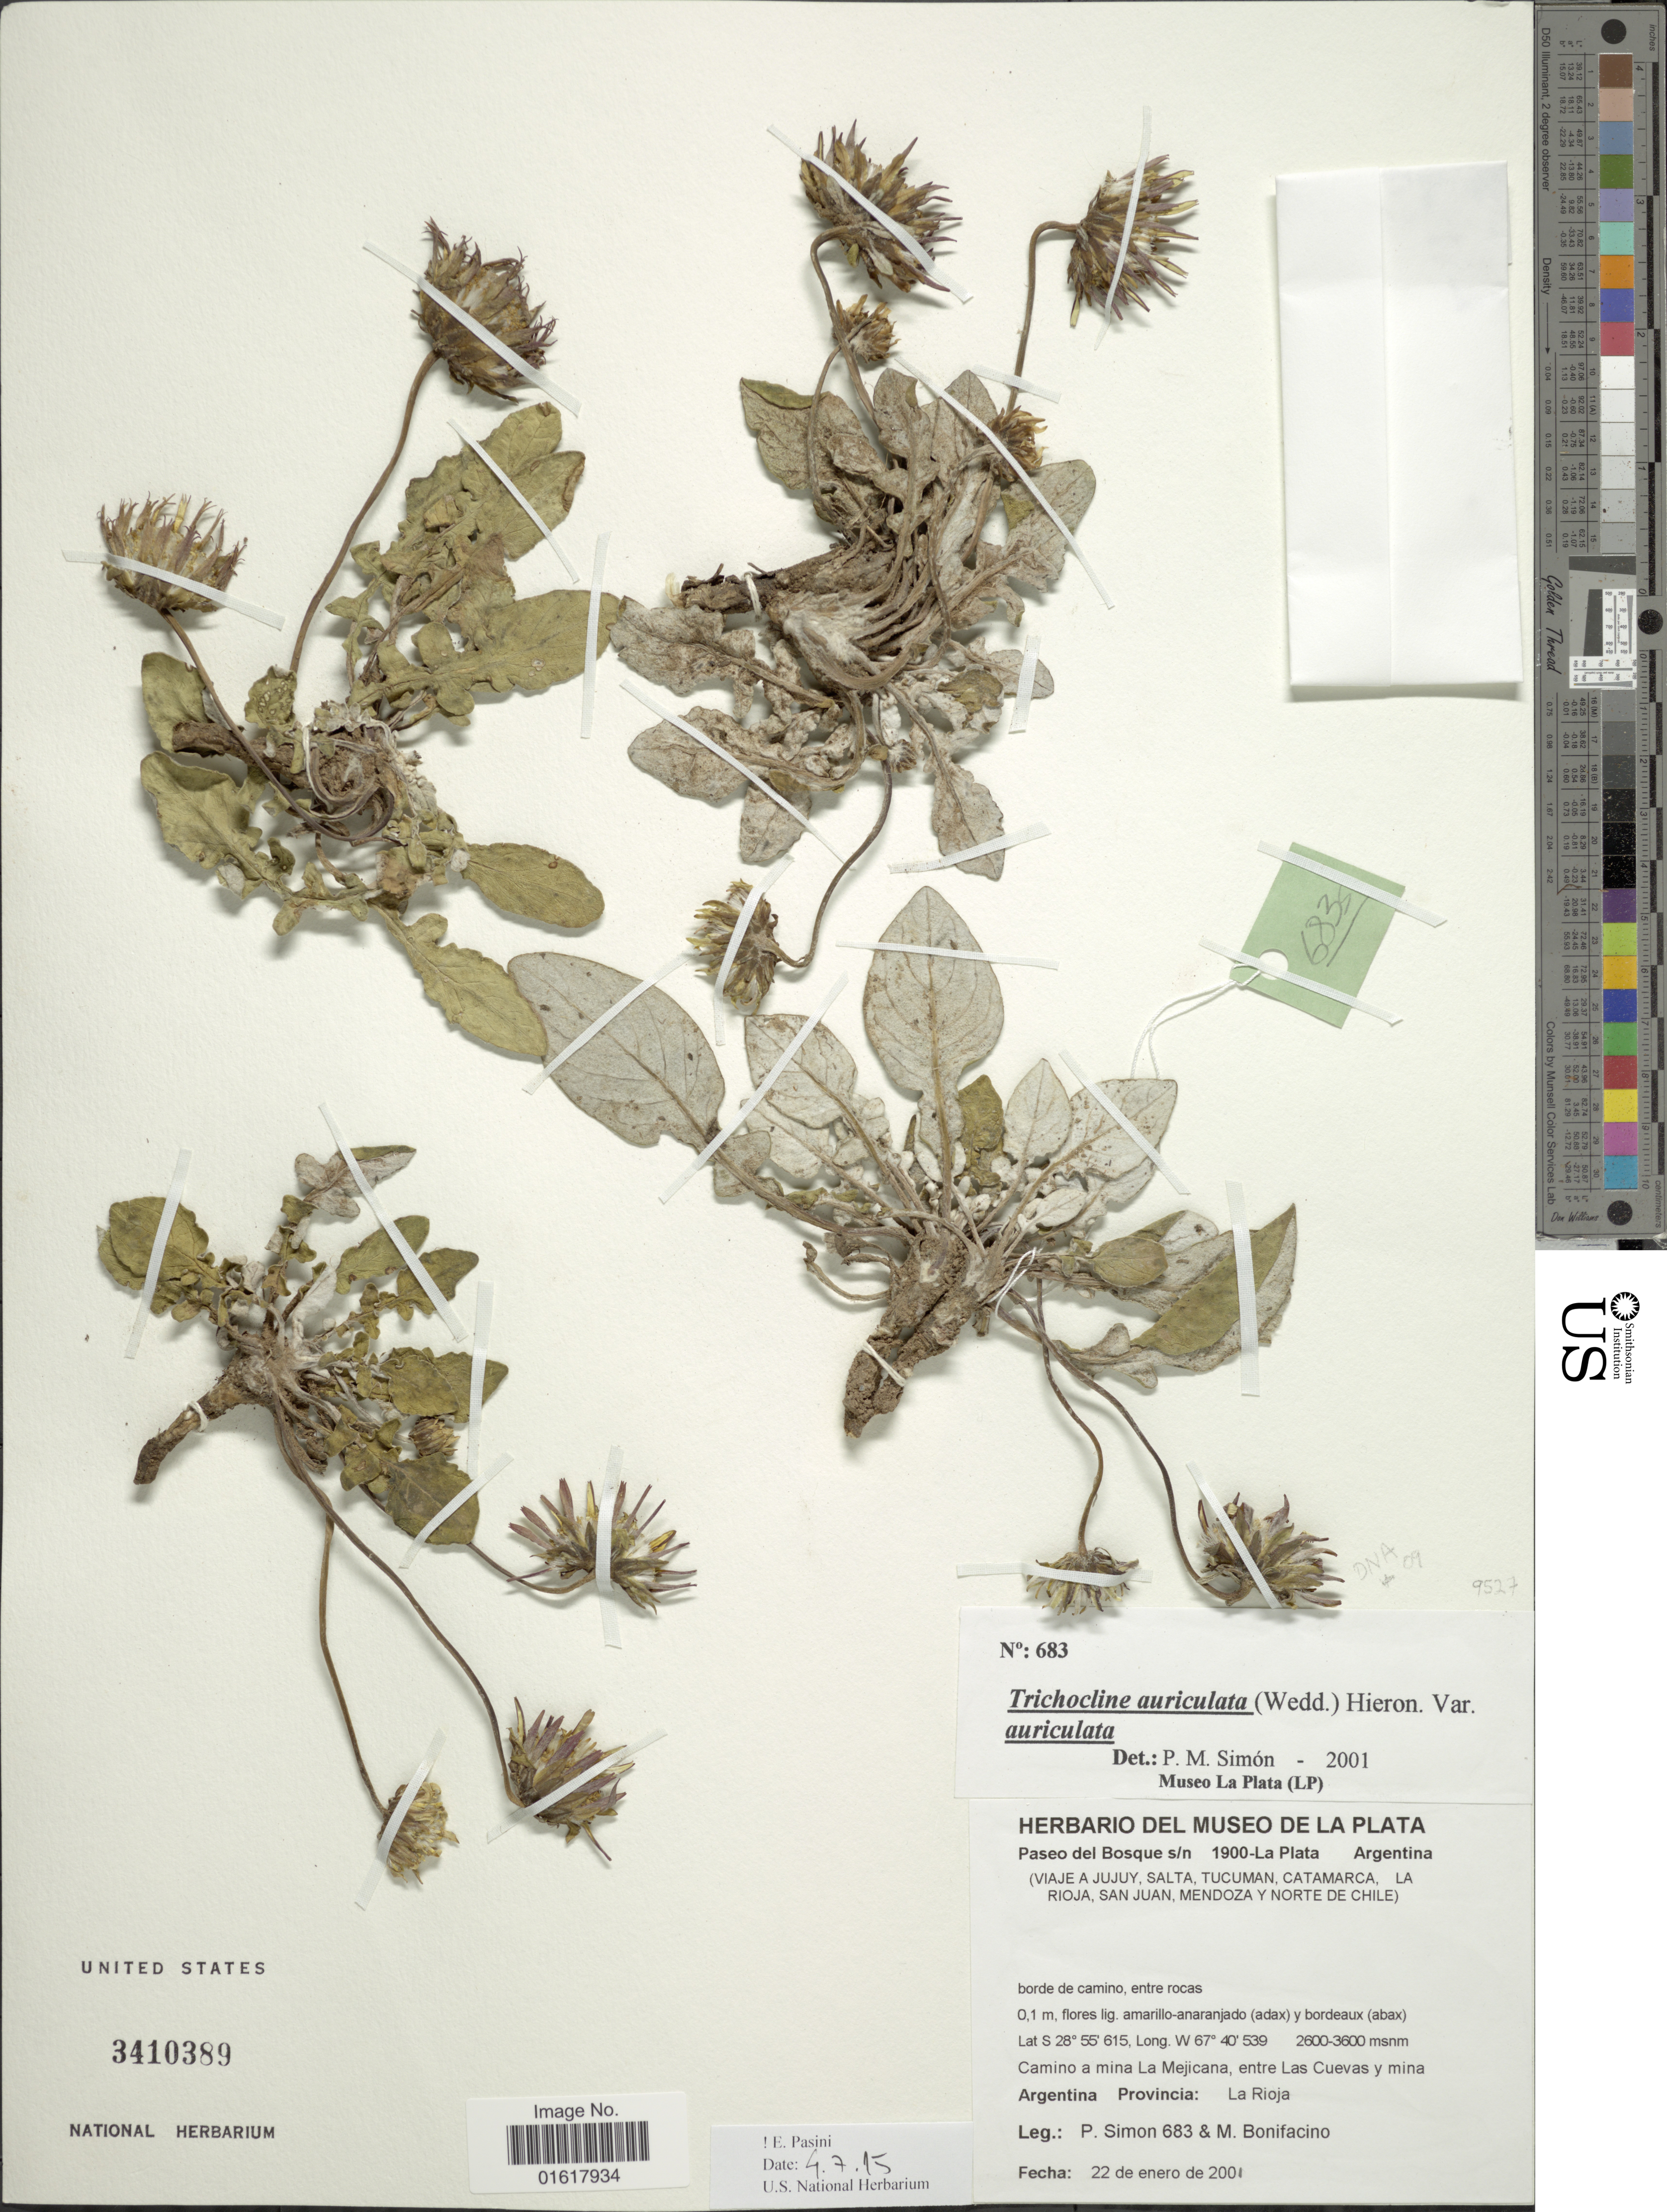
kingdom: Plantae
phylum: Tracheophyta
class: Magnoliopsida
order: Asterales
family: Asteraceae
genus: Trichocline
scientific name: Trichocline auriculata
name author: (Wedd.) Hieron.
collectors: P. Simon & M. Bonifacino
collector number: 683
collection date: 2001-01-22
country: Argentina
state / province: La Rioja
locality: Camino a mina La Mejicana, entre Las Cuevas y mina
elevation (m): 2600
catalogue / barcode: US 3410389